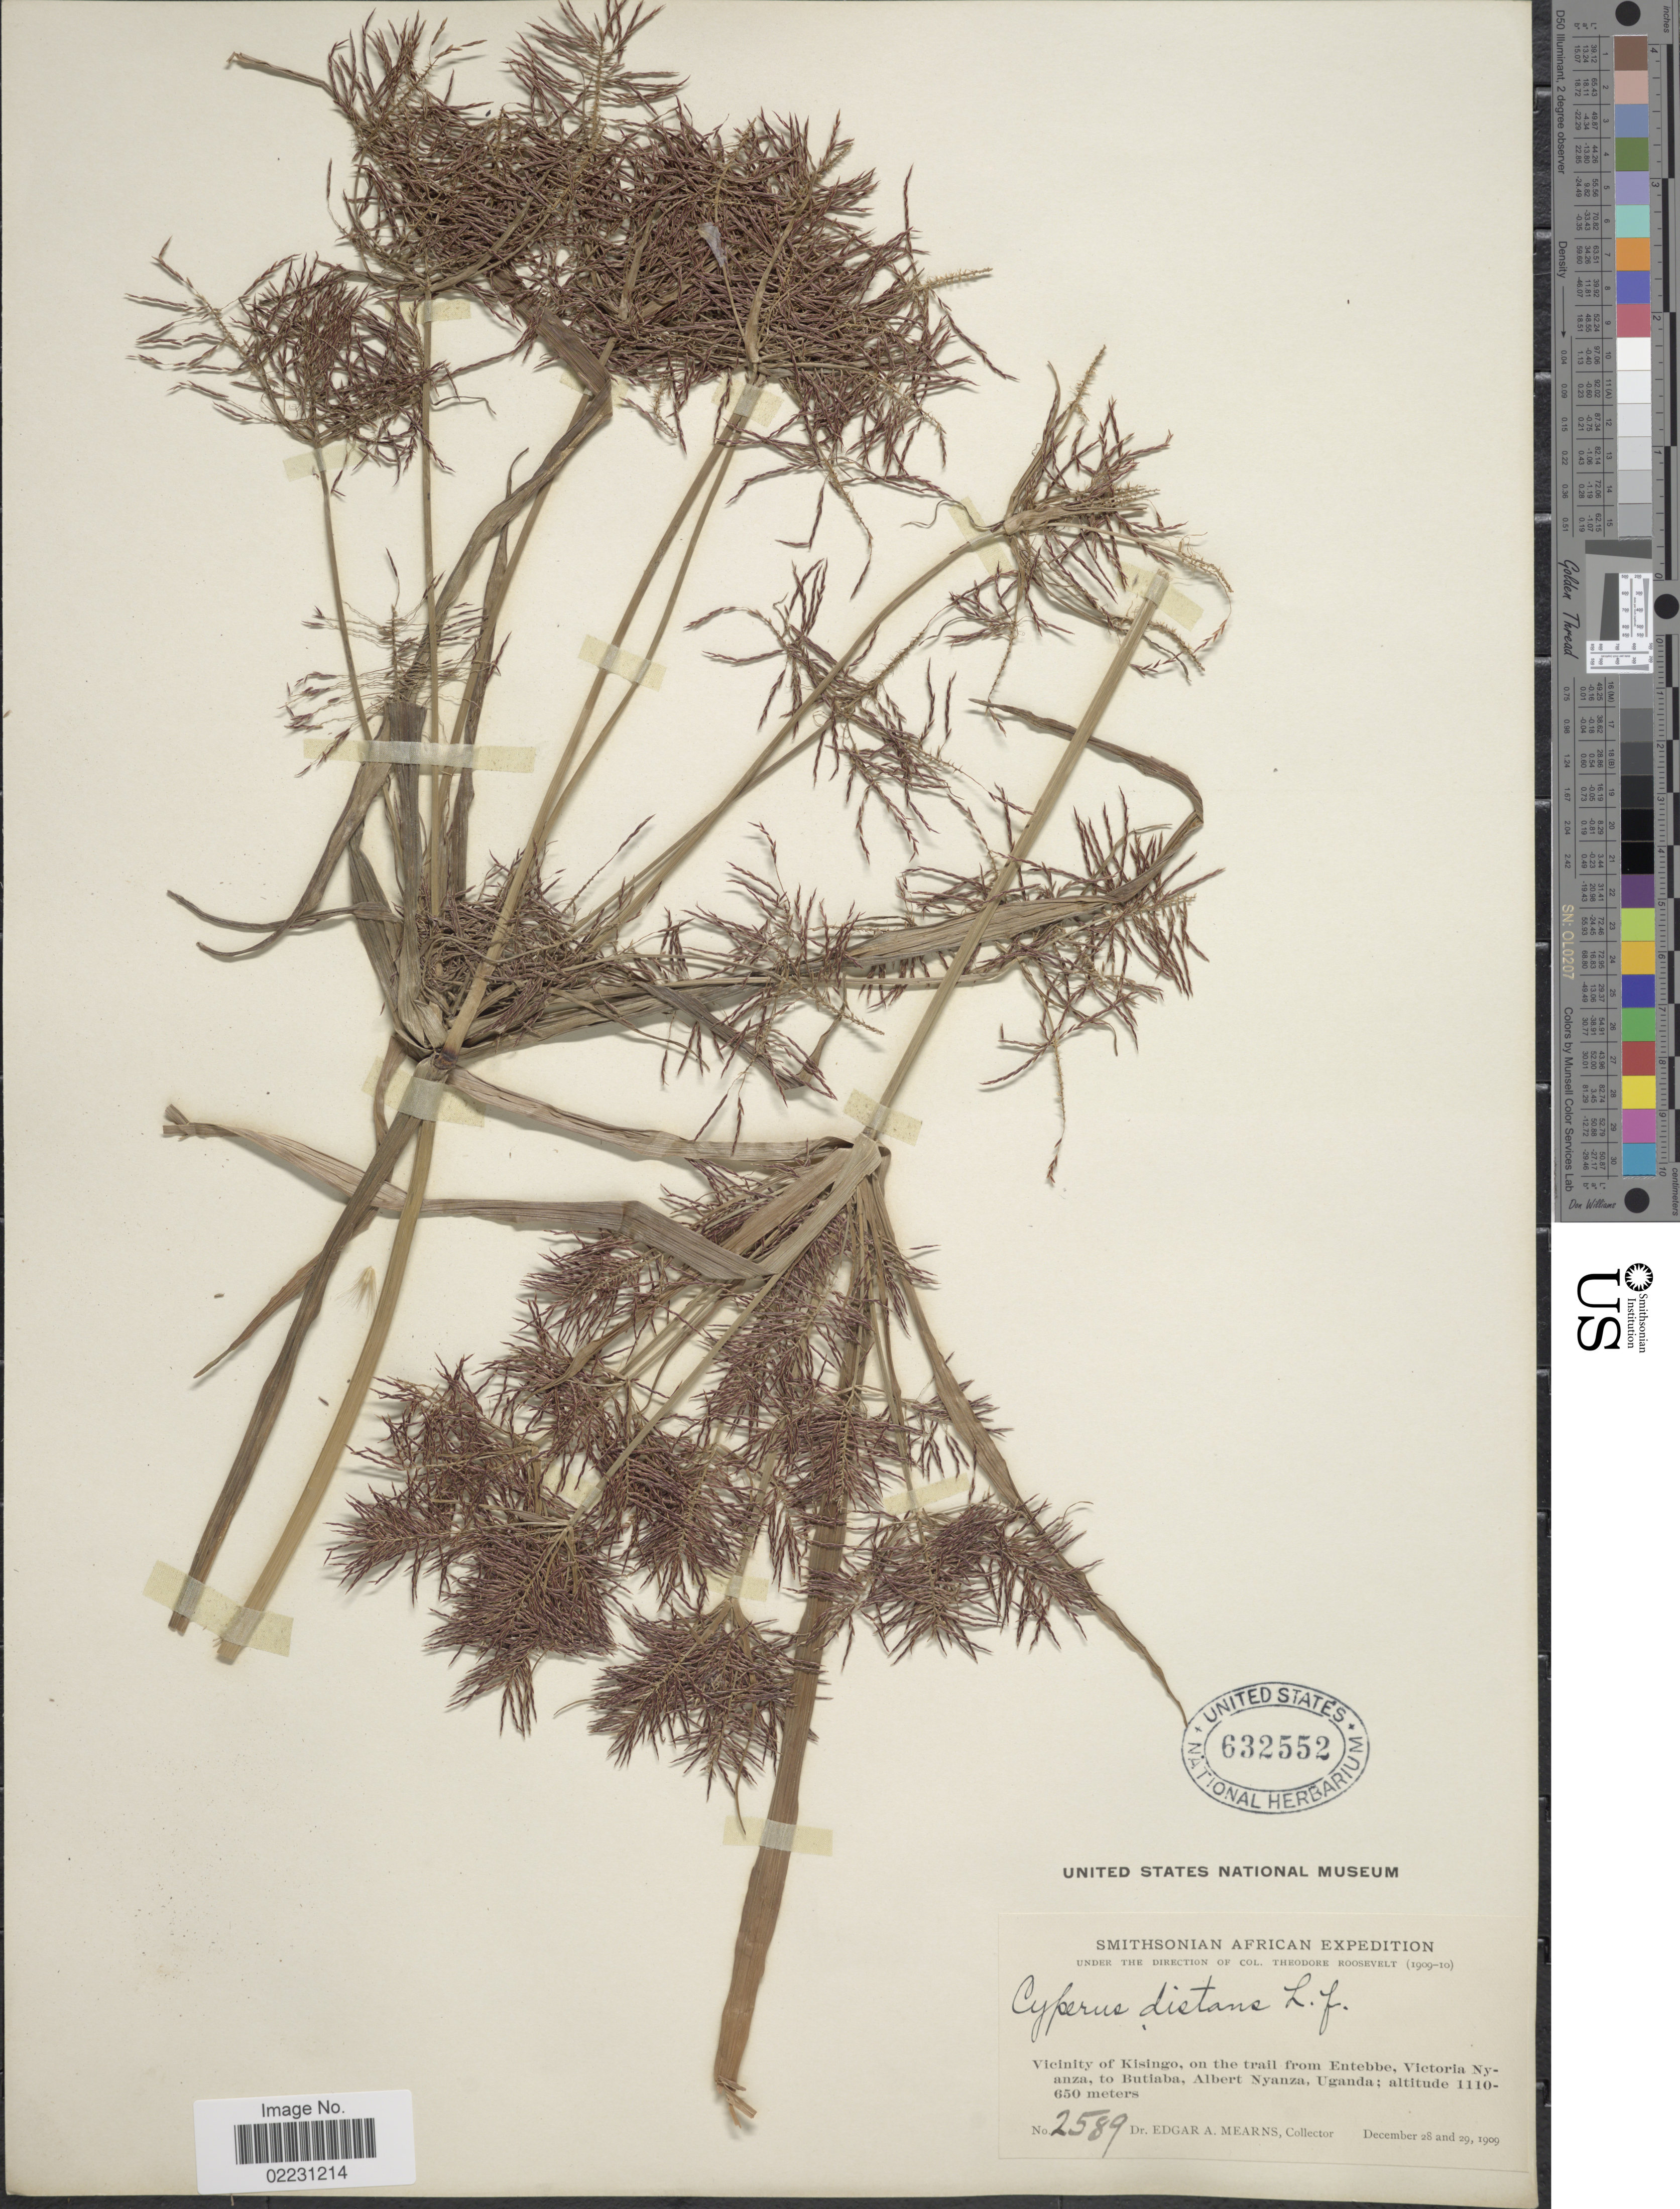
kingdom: Plantae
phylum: Tracheophyta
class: Liliopsida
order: Poales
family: Cyperaceae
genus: Cyperus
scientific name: Cyperus distans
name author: L. f.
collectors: E. A. Mearns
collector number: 2589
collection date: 1909-12-28/1909-12-29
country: Uganda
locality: Vicinity of Kisingo, on the trail from Entebbe, Victoria Nyanza, to Butiaba, ALbert Nyanza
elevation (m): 650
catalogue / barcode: US 632552